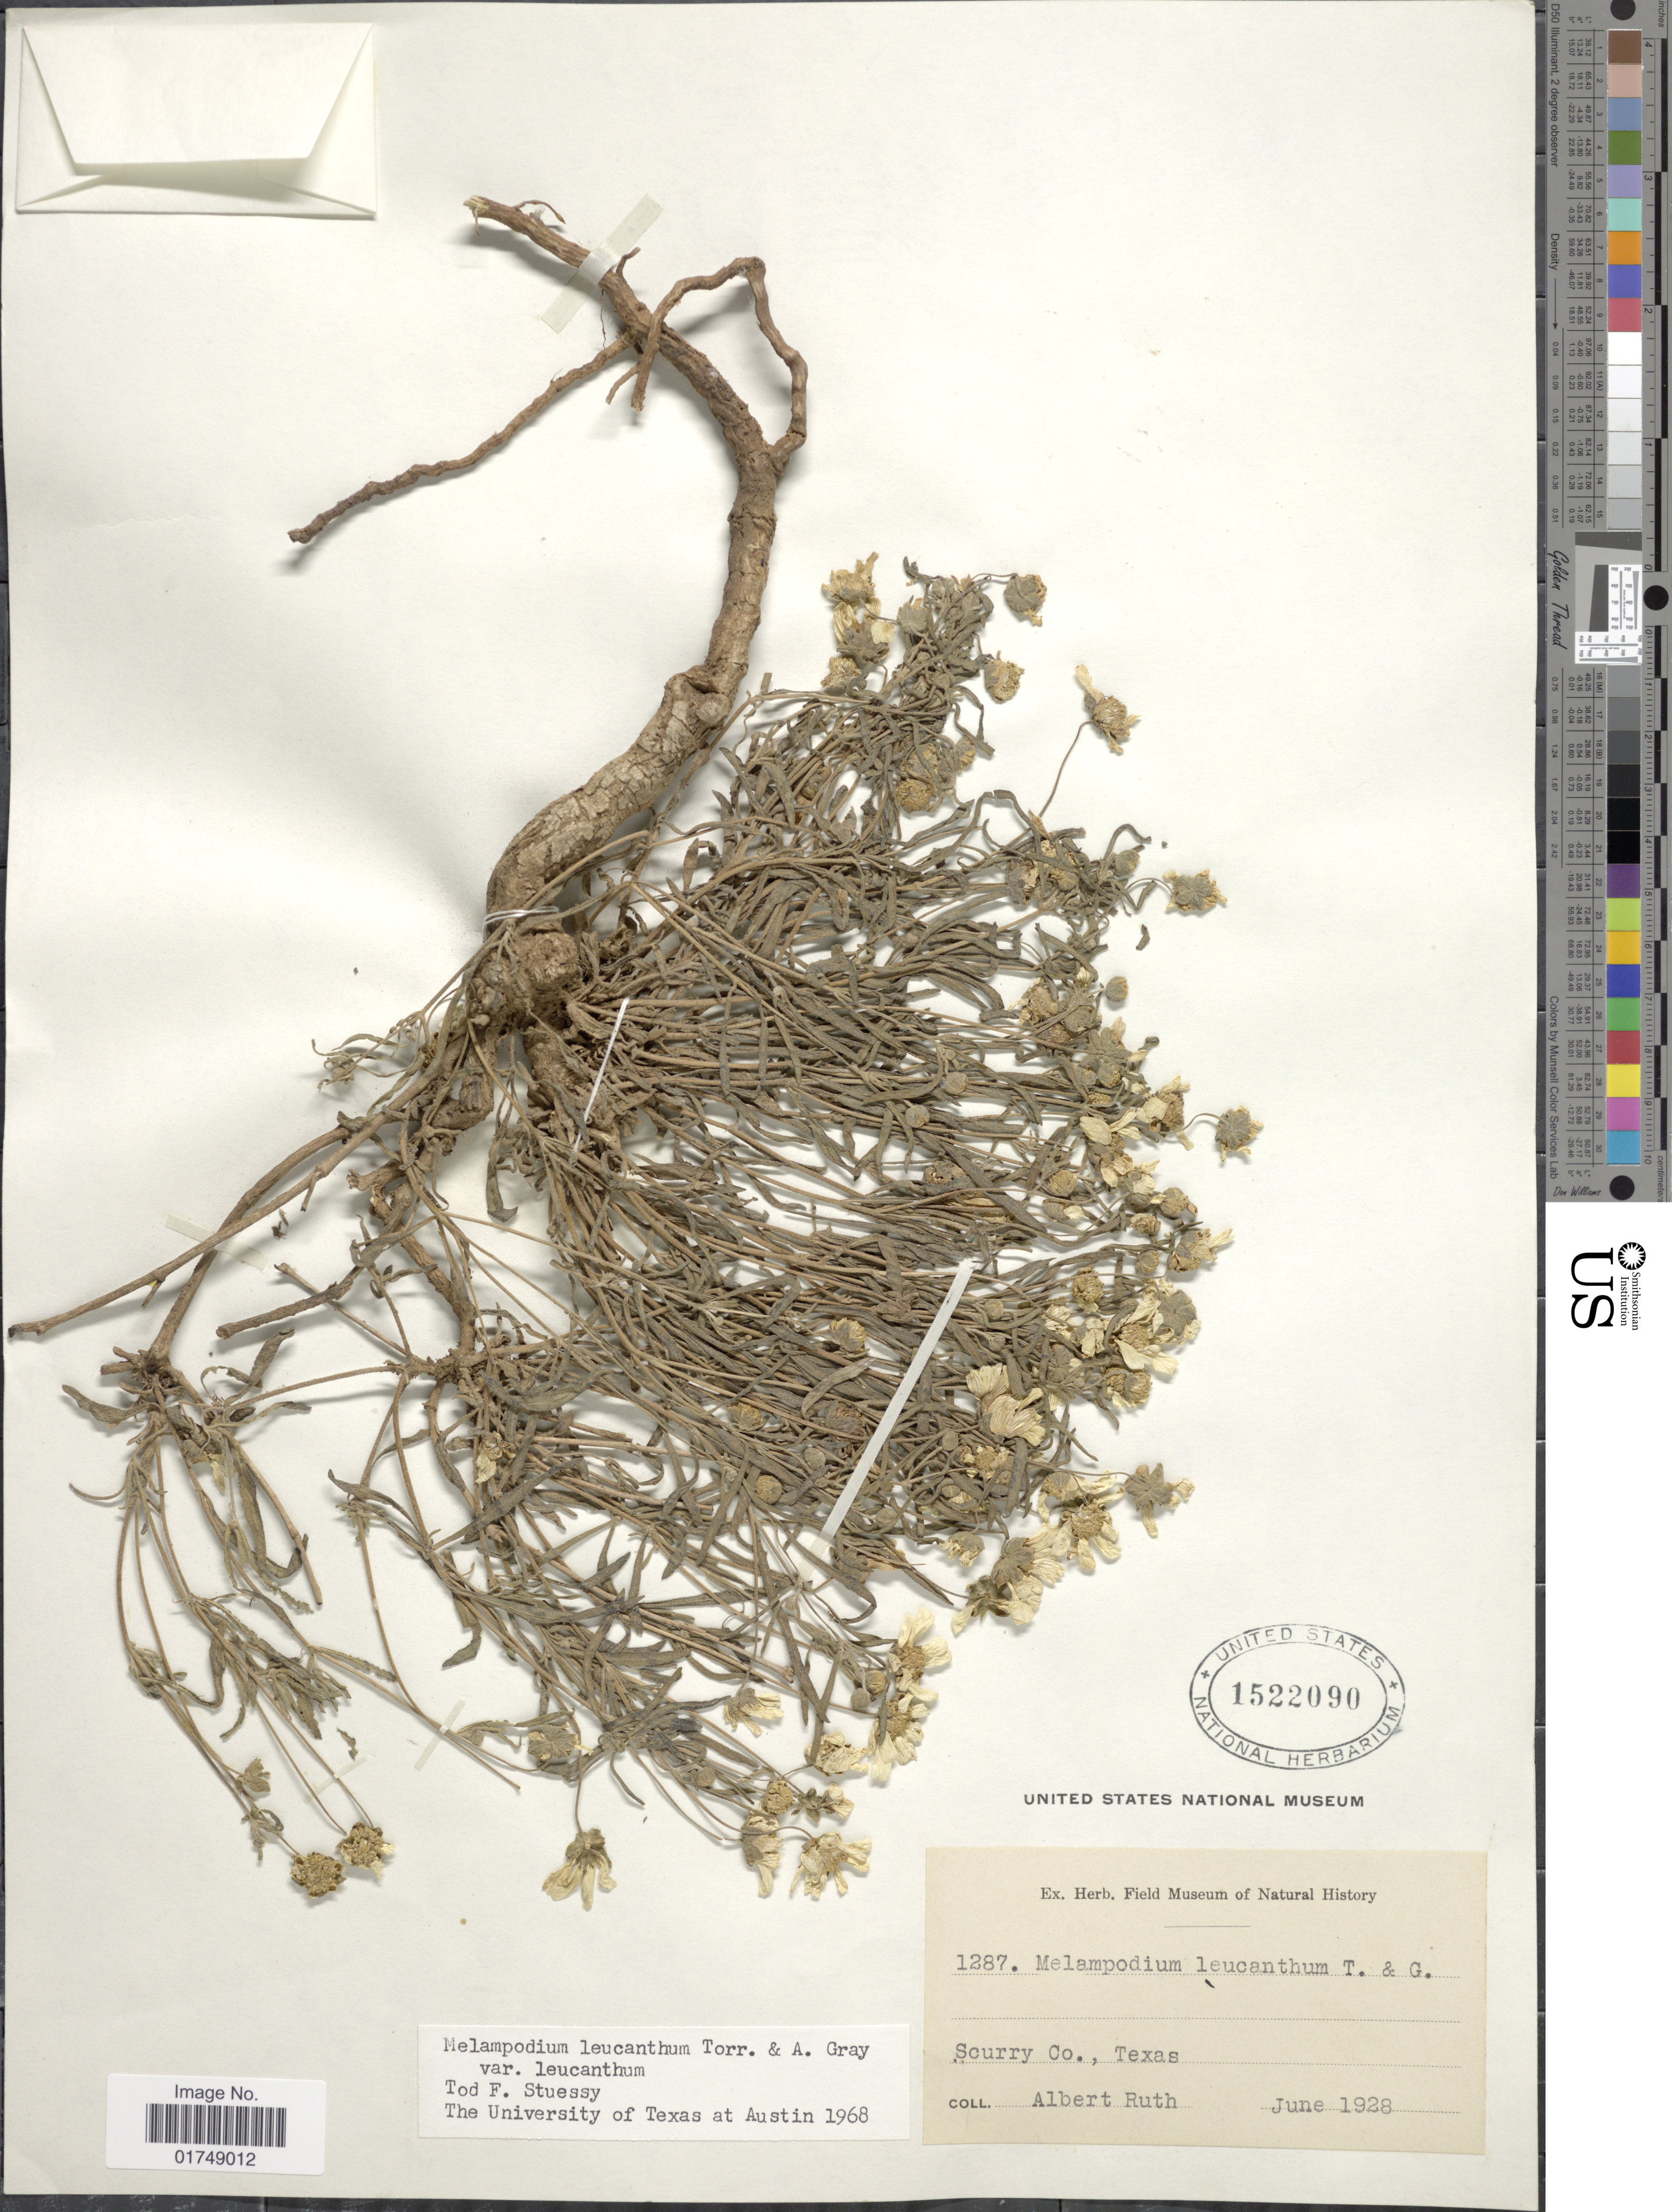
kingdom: Plantae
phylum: Tracheophyta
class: Magnoliopsida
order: Asterales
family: Asteraceae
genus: Melampodium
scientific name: Melampodium leucanthum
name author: Torr. & A. Gray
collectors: A. Ruth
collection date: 1928-06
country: United States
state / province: Texas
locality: Scurry Co.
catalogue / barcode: US 1522090